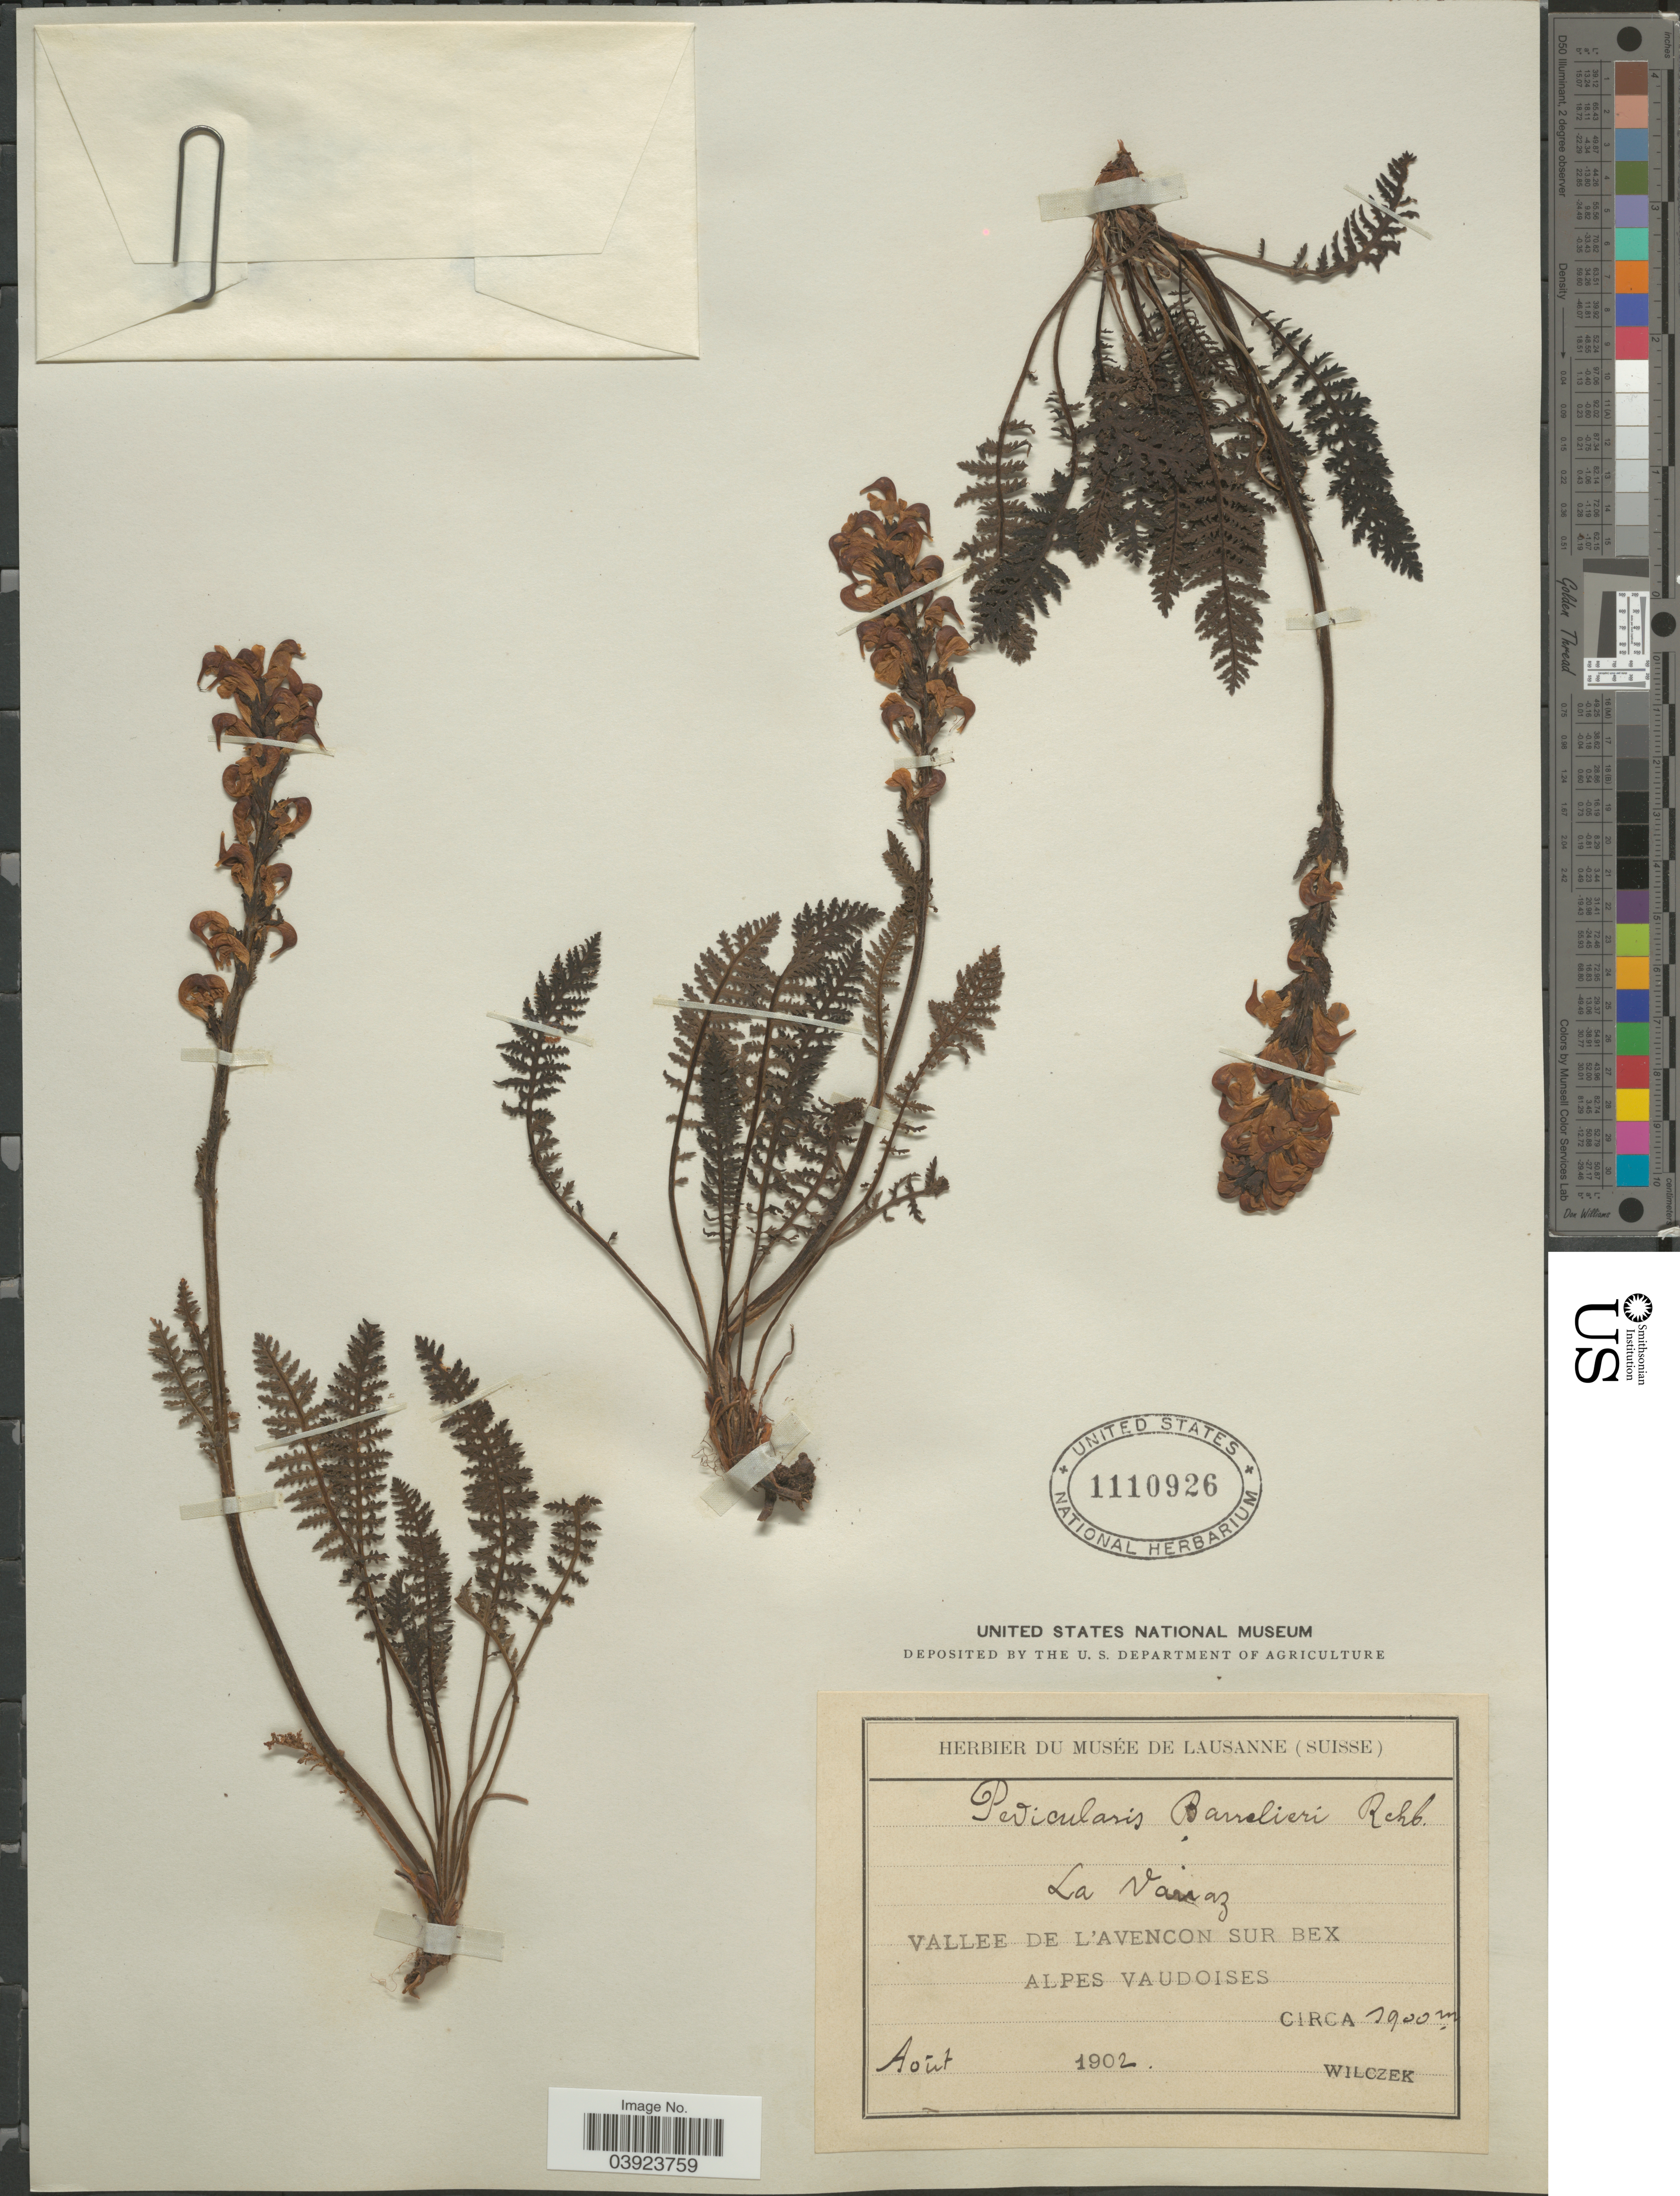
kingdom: Plantae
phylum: Tracheophyta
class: Magnoliopsida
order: Lamiales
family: Orobanchaceae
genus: Pedicularis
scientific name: Pedicularis barrelieri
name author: Rchb. f.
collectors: Wilczek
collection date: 1902-08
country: Switzerland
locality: La Variaz. Vallee de L' Avencon sur bex Alpes Vaudoises.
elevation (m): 3900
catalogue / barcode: US 1110926